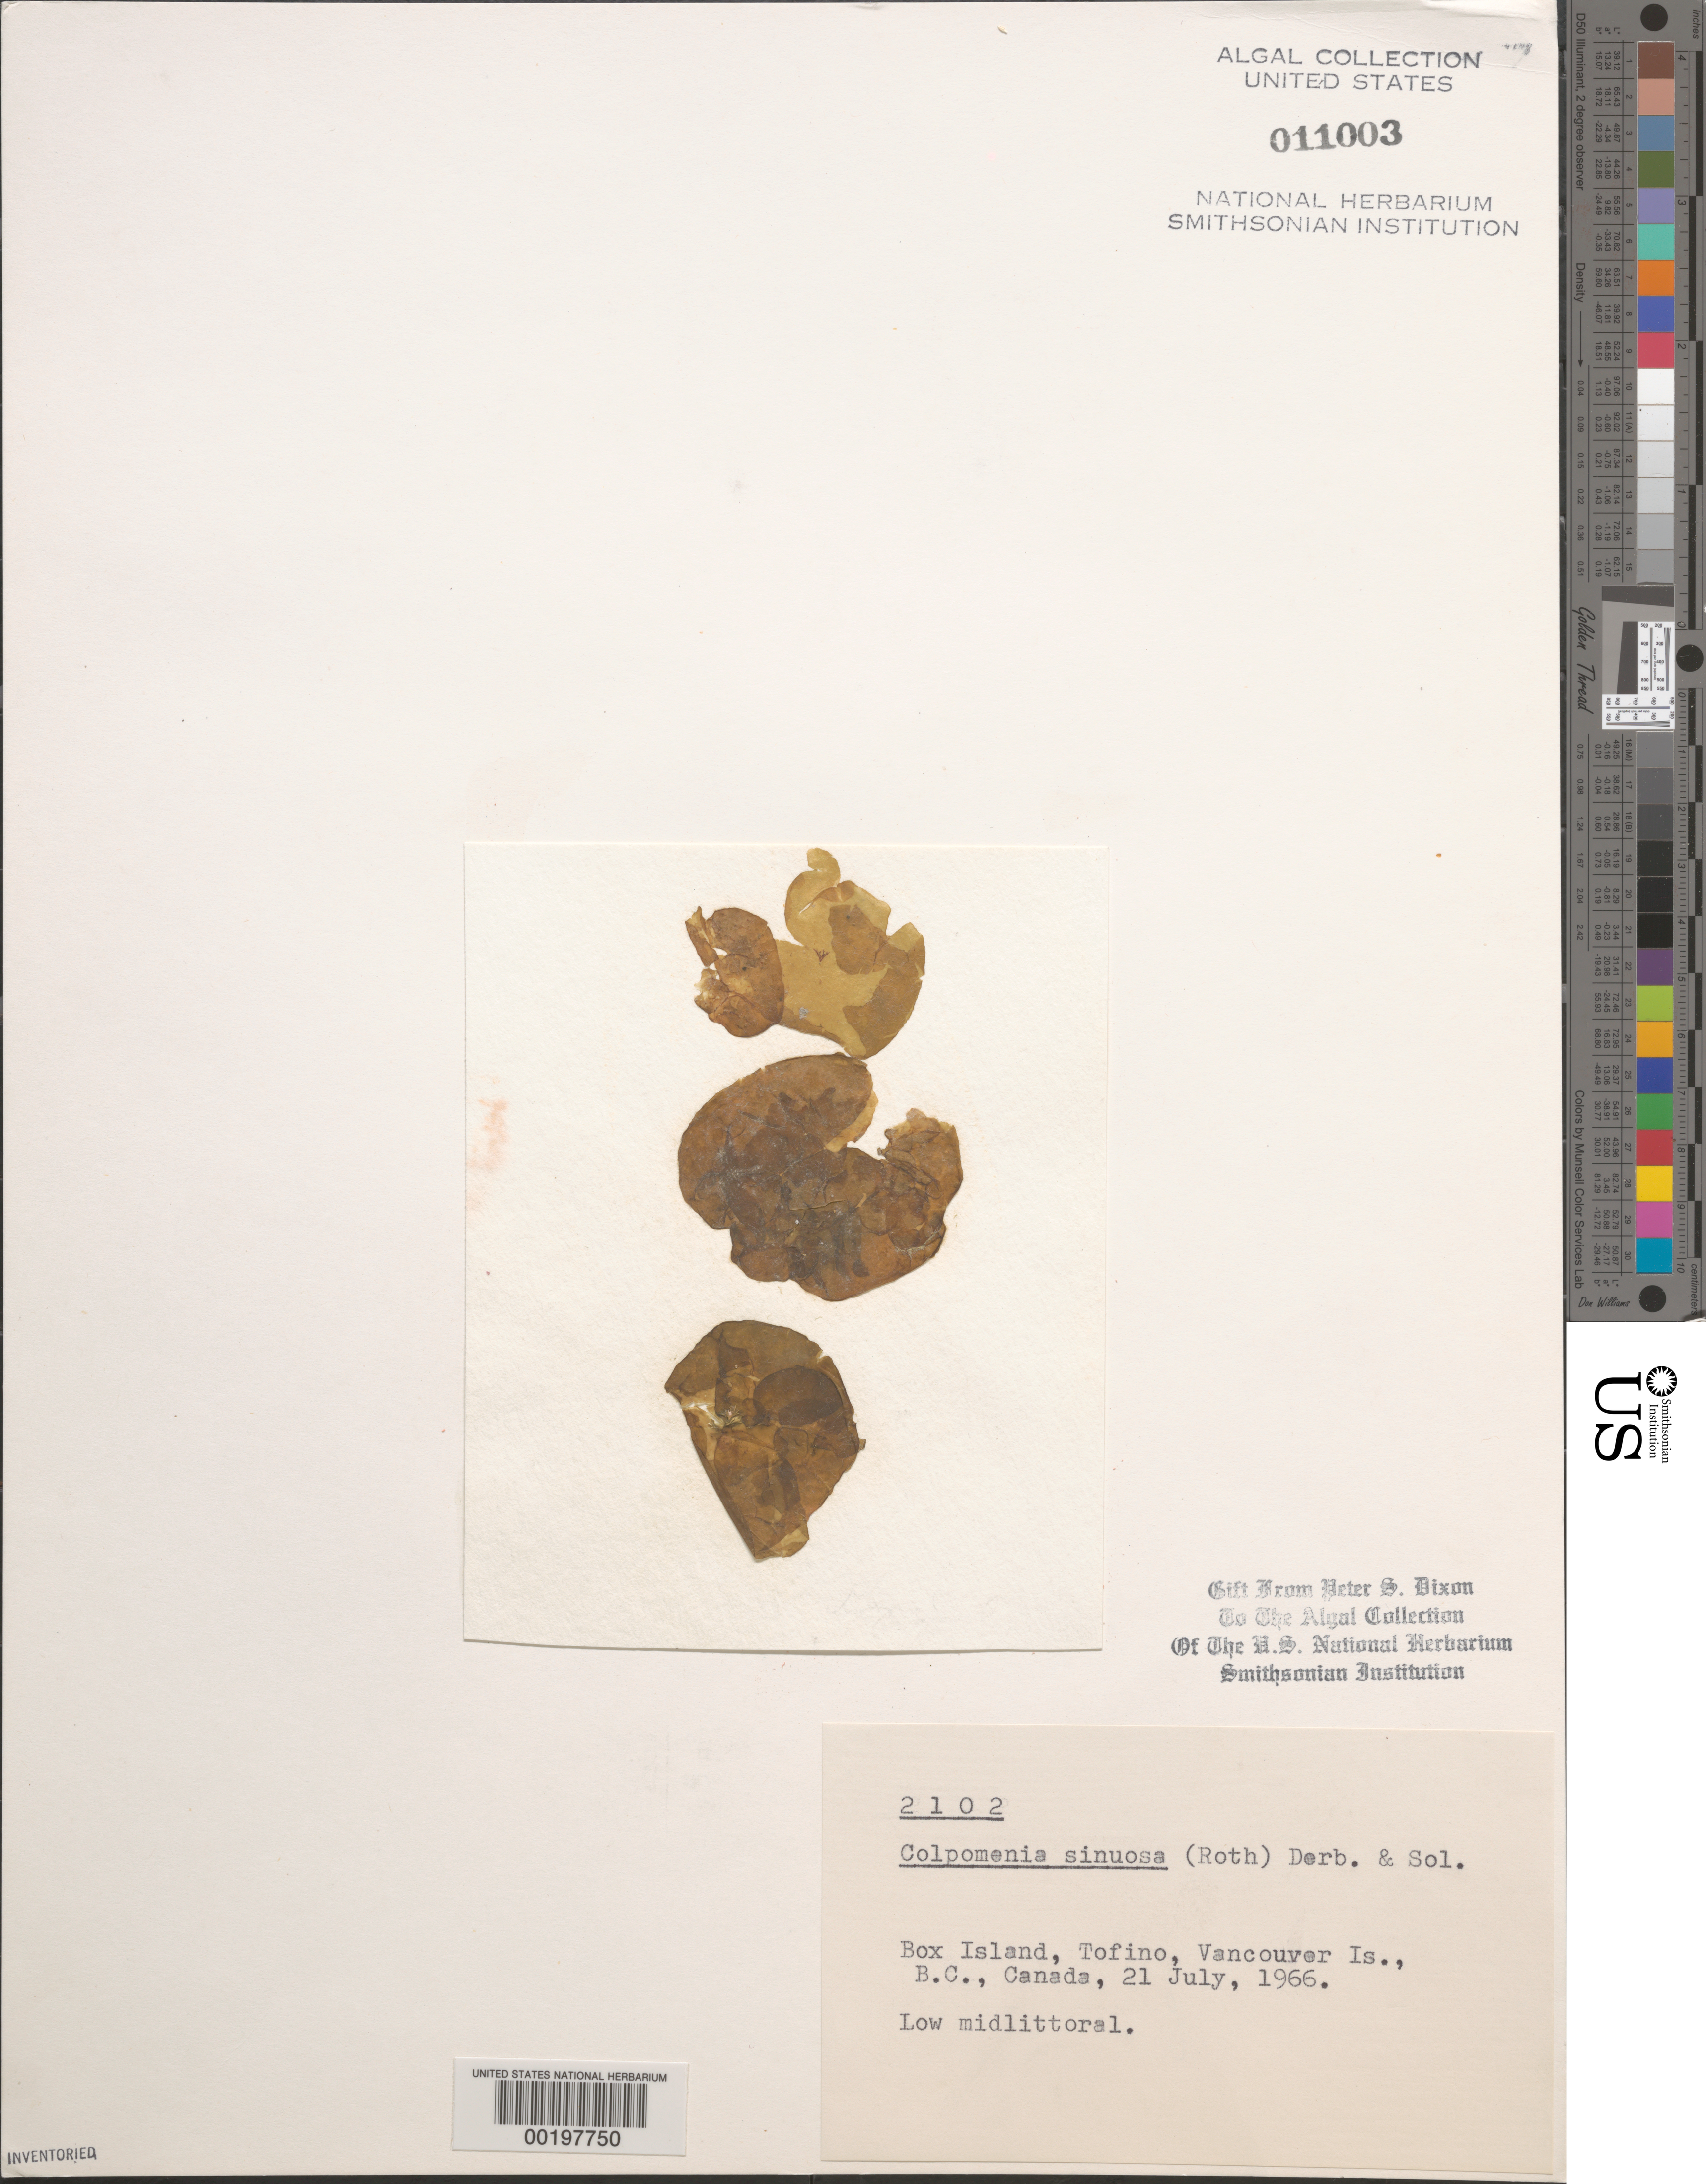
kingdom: Chromista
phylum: Ochrophyta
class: Phaeophyceae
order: Scytosiphonales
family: Scytosiphonaceae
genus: Colpomenia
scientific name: Colpomenia sinuosa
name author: (K. Mert. ex Roth) Derbes & Solier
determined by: Dixon, P. S.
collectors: P. S. Dixon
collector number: PSD 2102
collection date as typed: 21 Jul 1966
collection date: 1966-07-21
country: Canada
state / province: British Columbia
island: Box Island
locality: Near Tofino, Vancouver Island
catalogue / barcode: US 11003